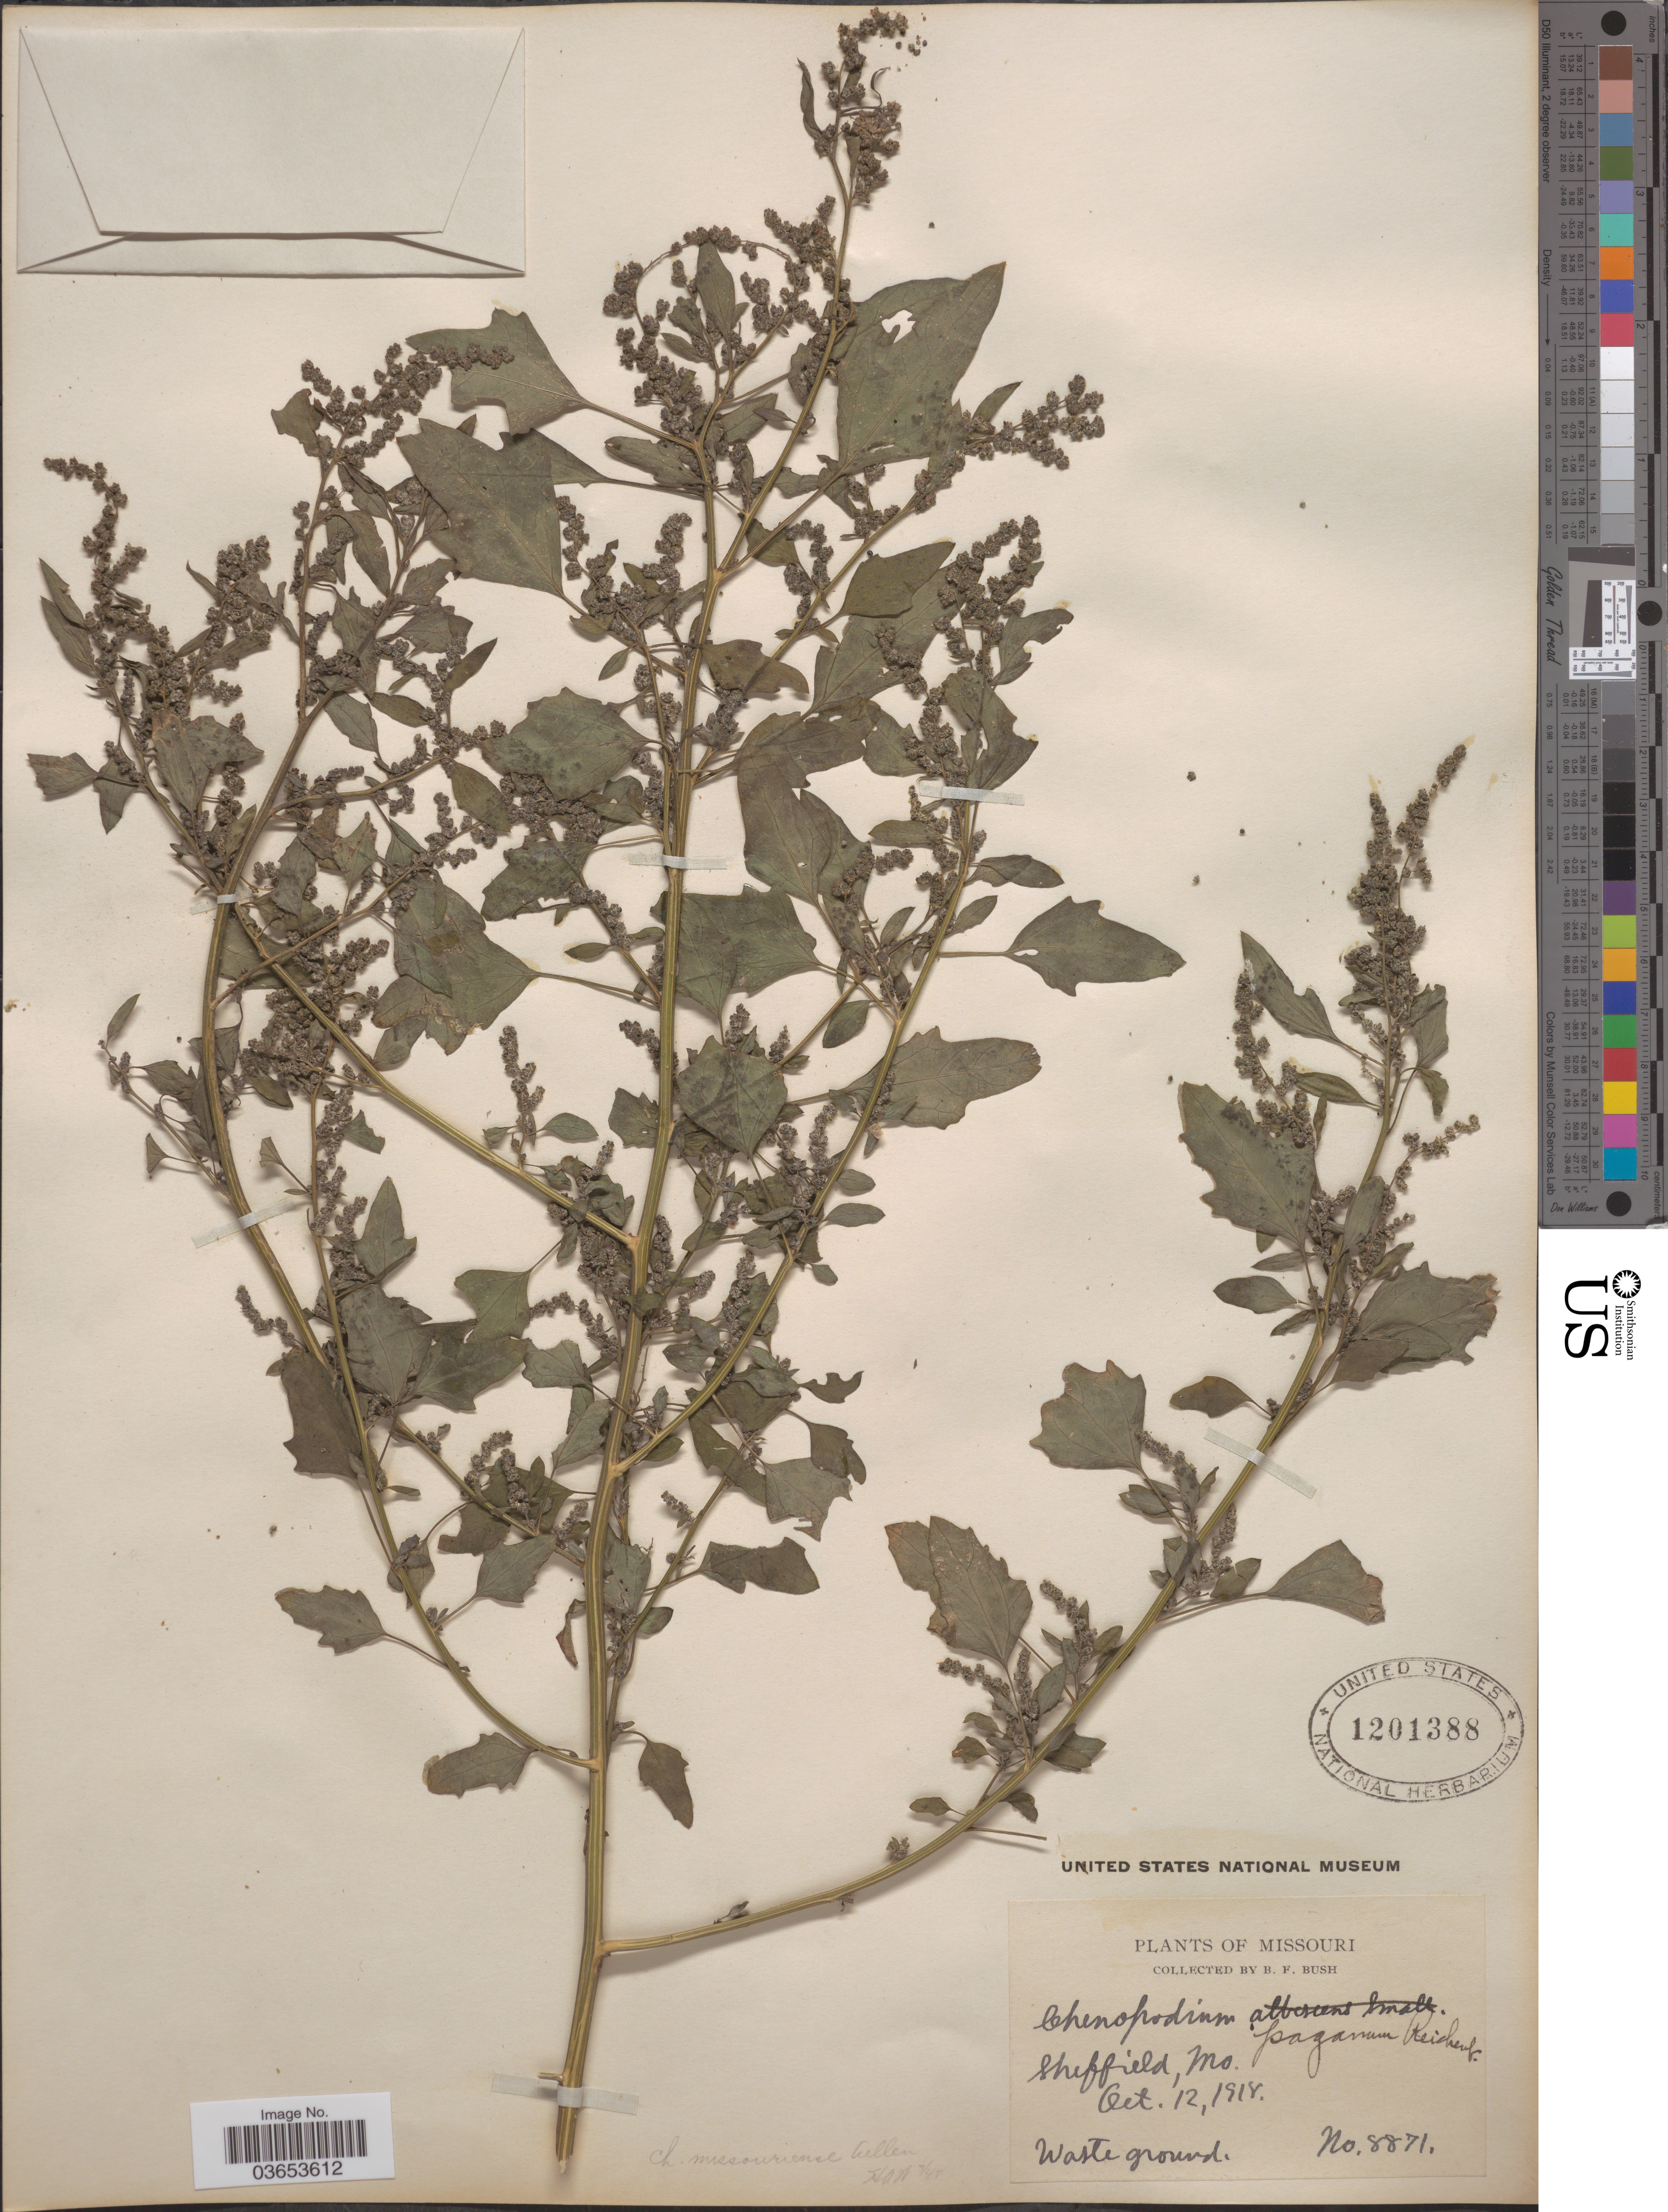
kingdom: Plantae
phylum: Tracheophyta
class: Magnoliopsida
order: Caryophyllales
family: Amaranthaceae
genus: Chenopodium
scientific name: Chenopodium missouriense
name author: Aellen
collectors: B. F. Bush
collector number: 8871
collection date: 1918-10-12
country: United States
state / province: Missouri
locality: Sheffield.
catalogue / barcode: US 1201388